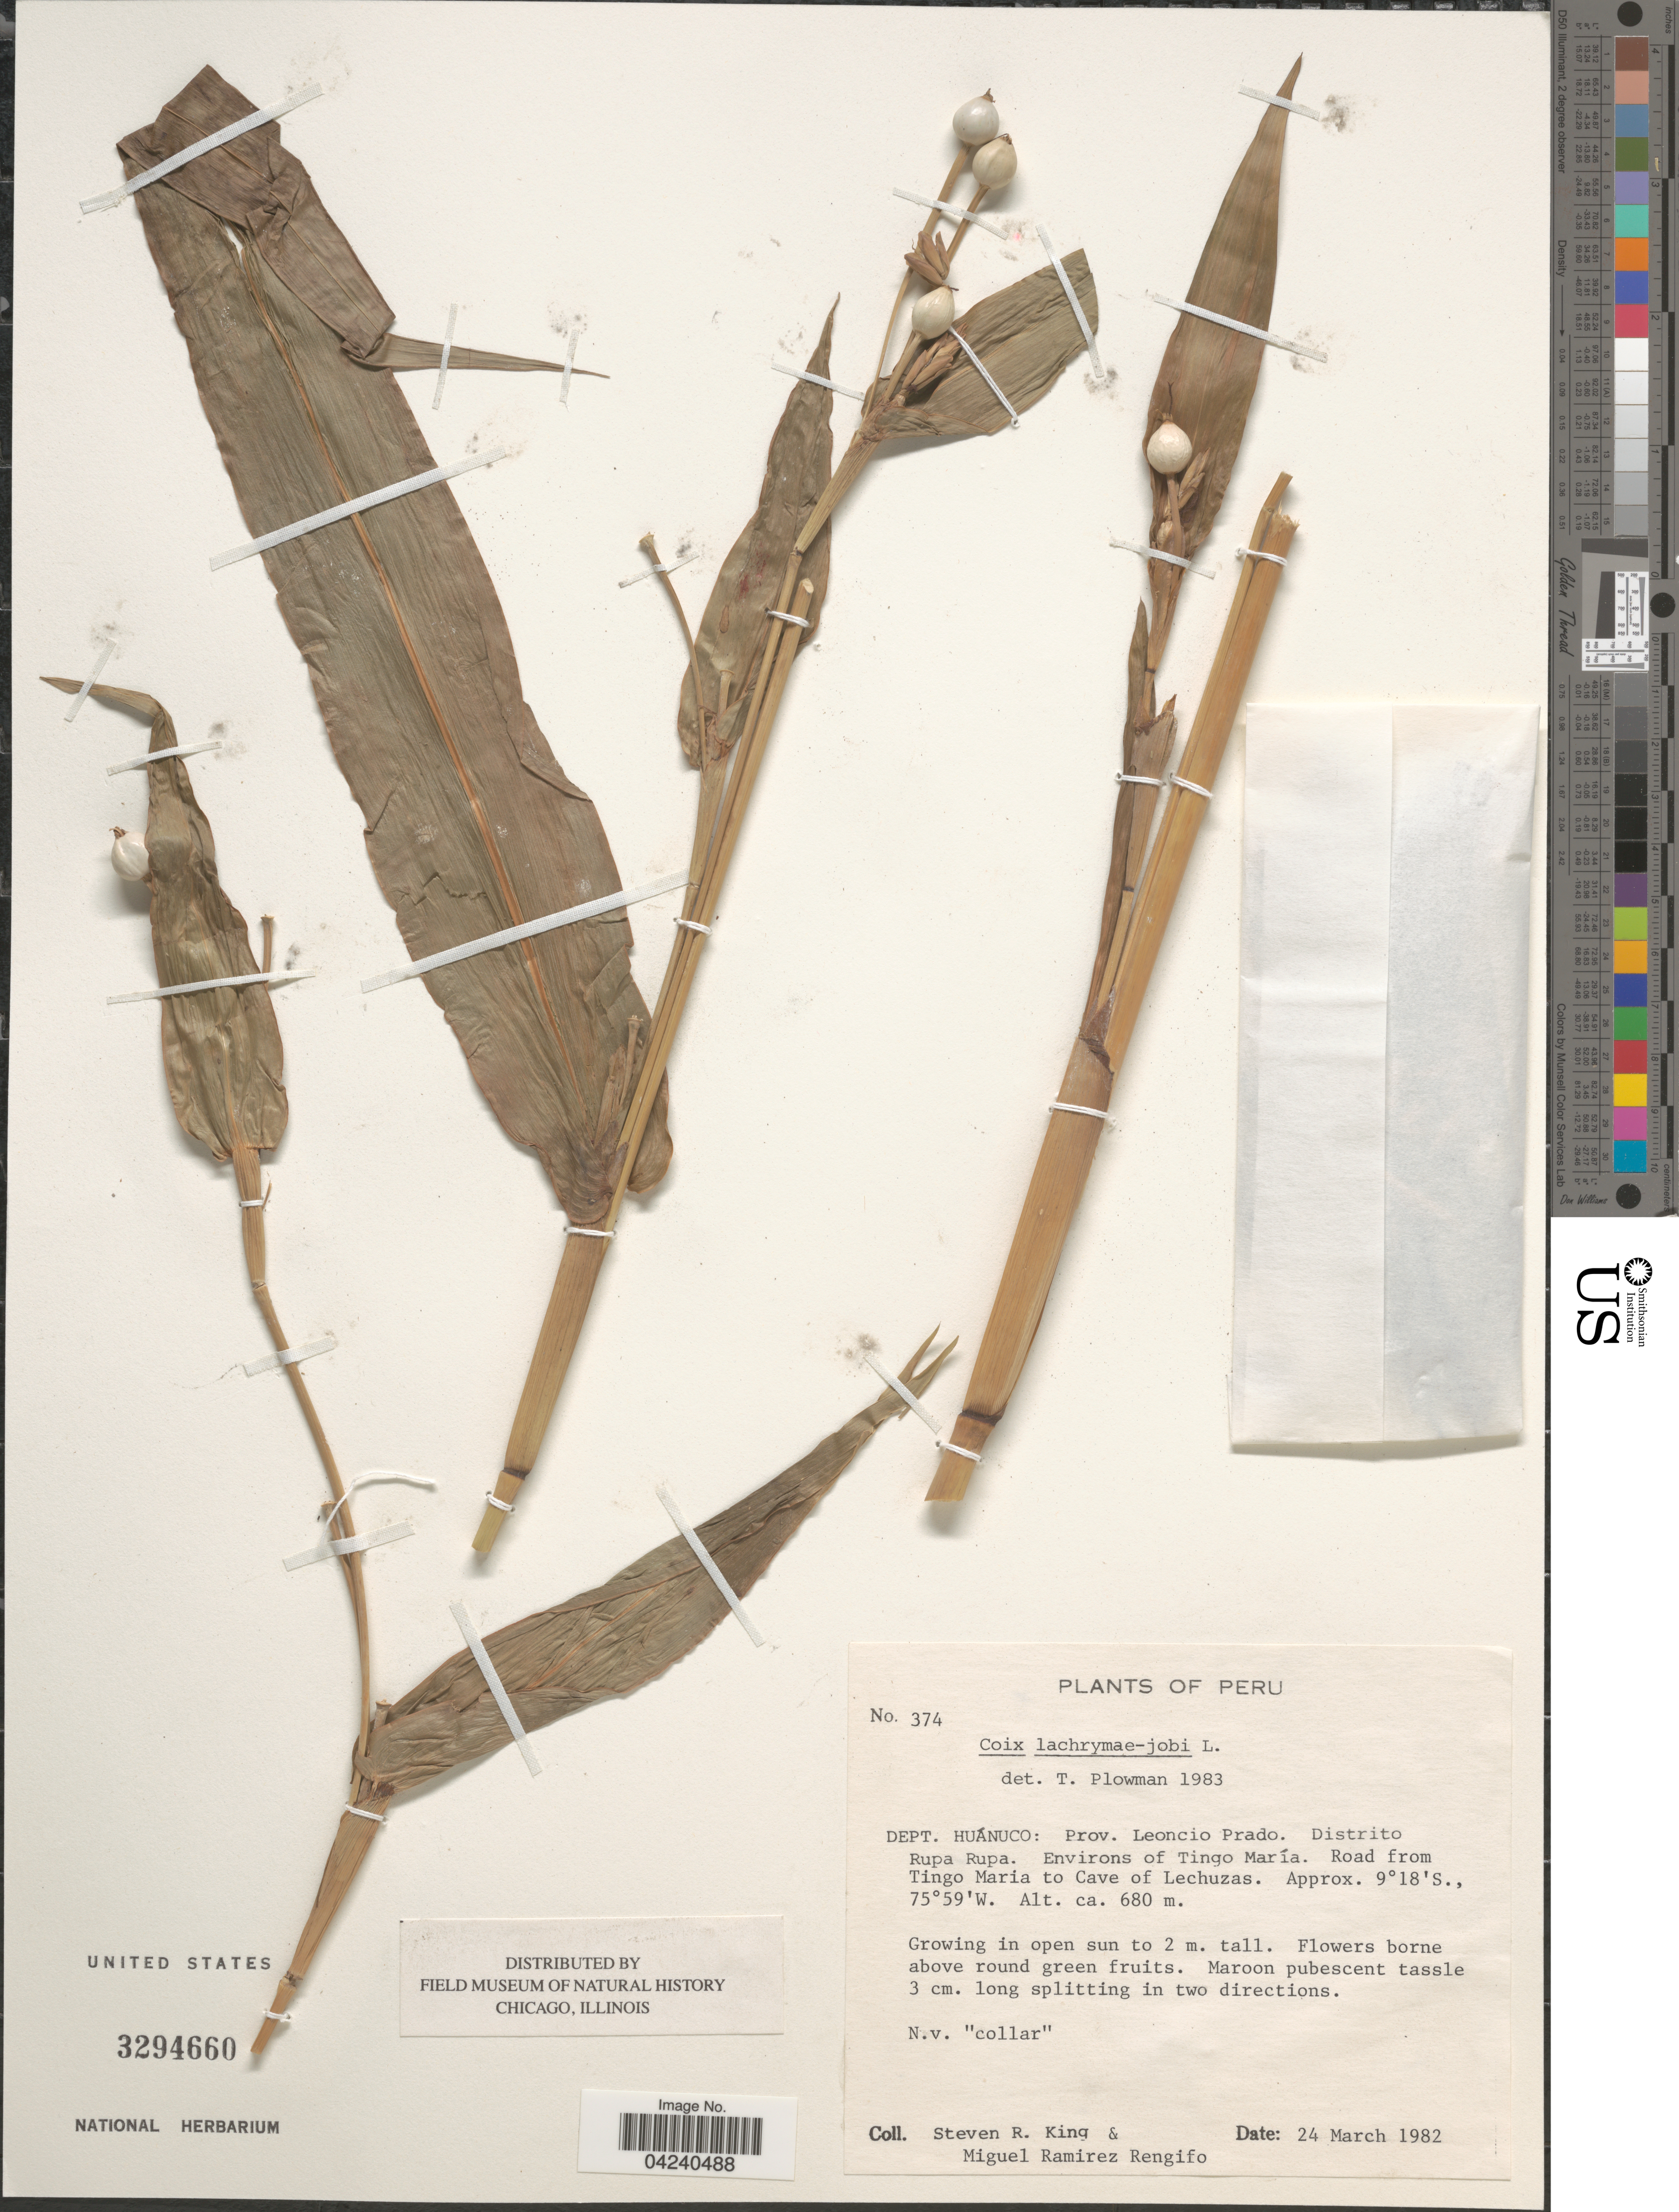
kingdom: Plantae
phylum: Tracheophyta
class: Liliopsida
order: Poales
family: Poaceae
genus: Coix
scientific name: Coix lacryma-jobi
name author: L.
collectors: S. R. King & M. Ramirez R.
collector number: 374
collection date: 1982-03-24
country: Peru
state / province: Huánuco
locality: Dept. Huánuco: Prov. Leoncio Prado. Distrito Rupa Rupa. Environs of Tingo María. Road from Tingo Maria to Cave of Lechuzas.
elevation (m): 680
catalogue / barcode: US 3294660